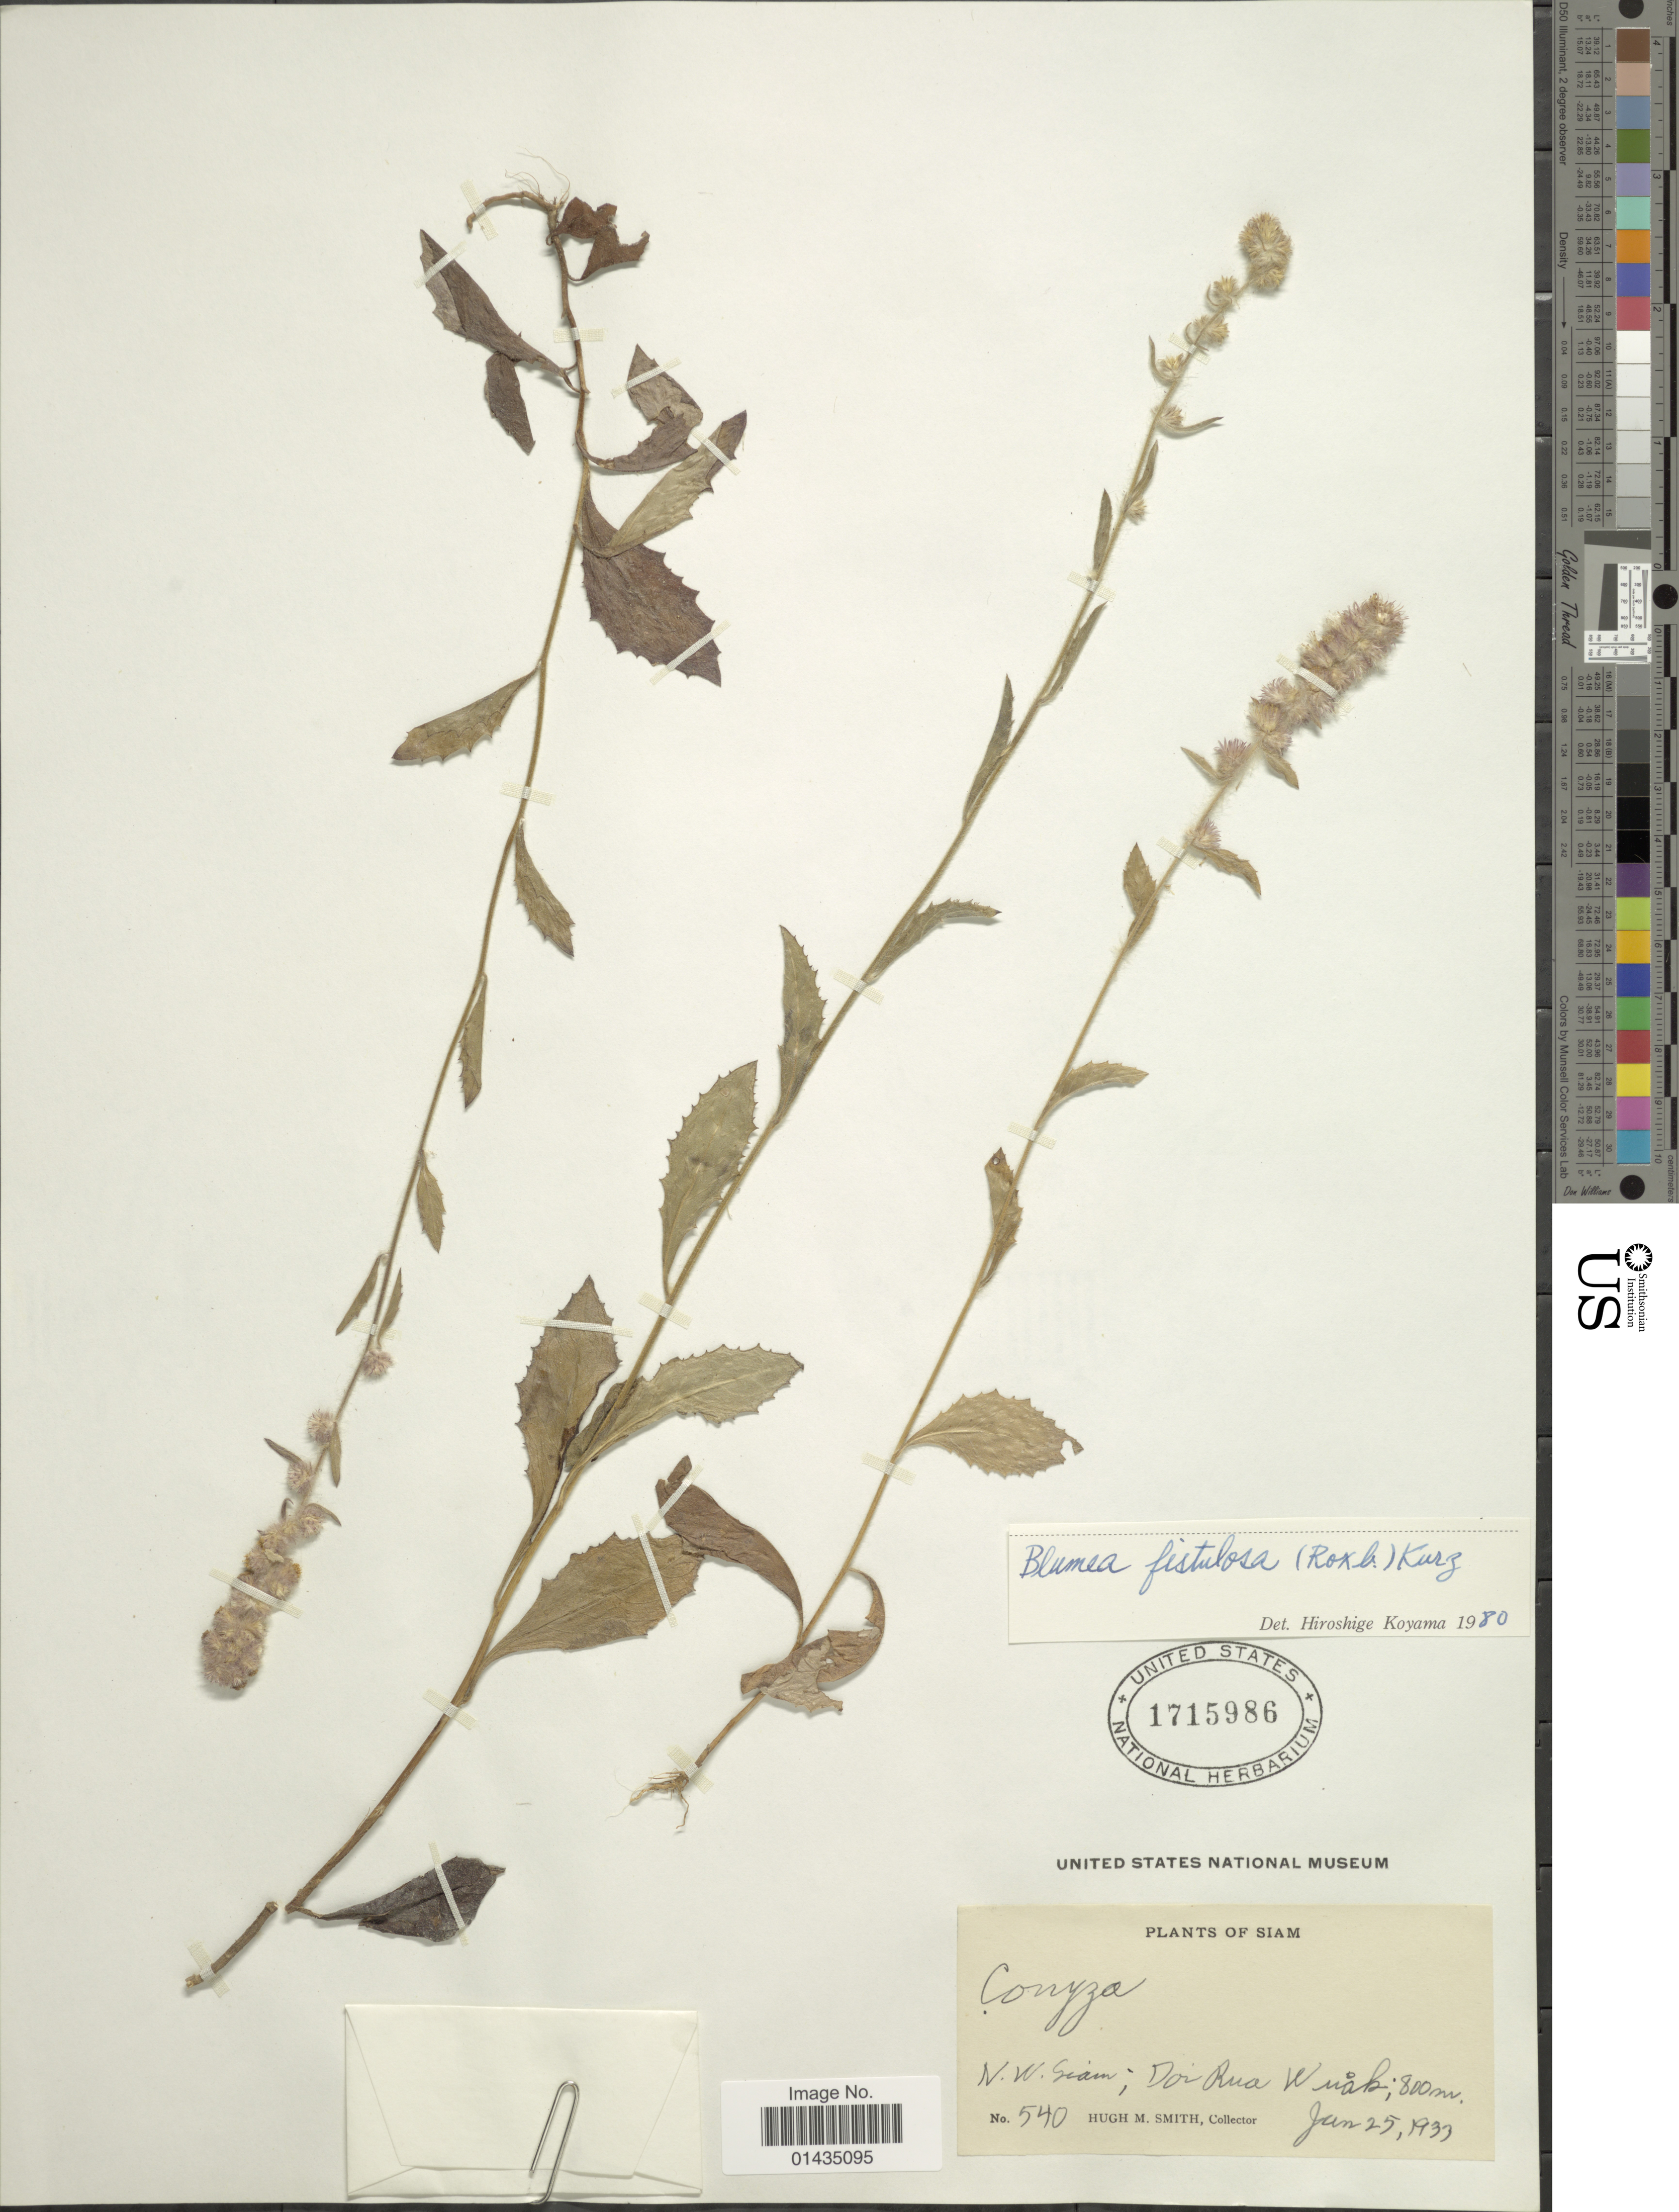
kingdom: Plantae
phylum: Tracheophyta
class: Magnoliopsida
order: Asterales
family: Asteraceae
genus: Blumea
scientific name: Blumea fistulosa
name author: (Roxb.) Kurz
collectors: H. M. Smith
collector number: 540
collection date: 1933-01-25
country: Thailand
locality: Siam, N.W. Siam; Doi Rua Wuab.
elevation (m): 800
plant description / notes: Corrected "Doi Rua Wuisk" to "Doi Rua Wuab."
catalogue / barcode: US 1715986